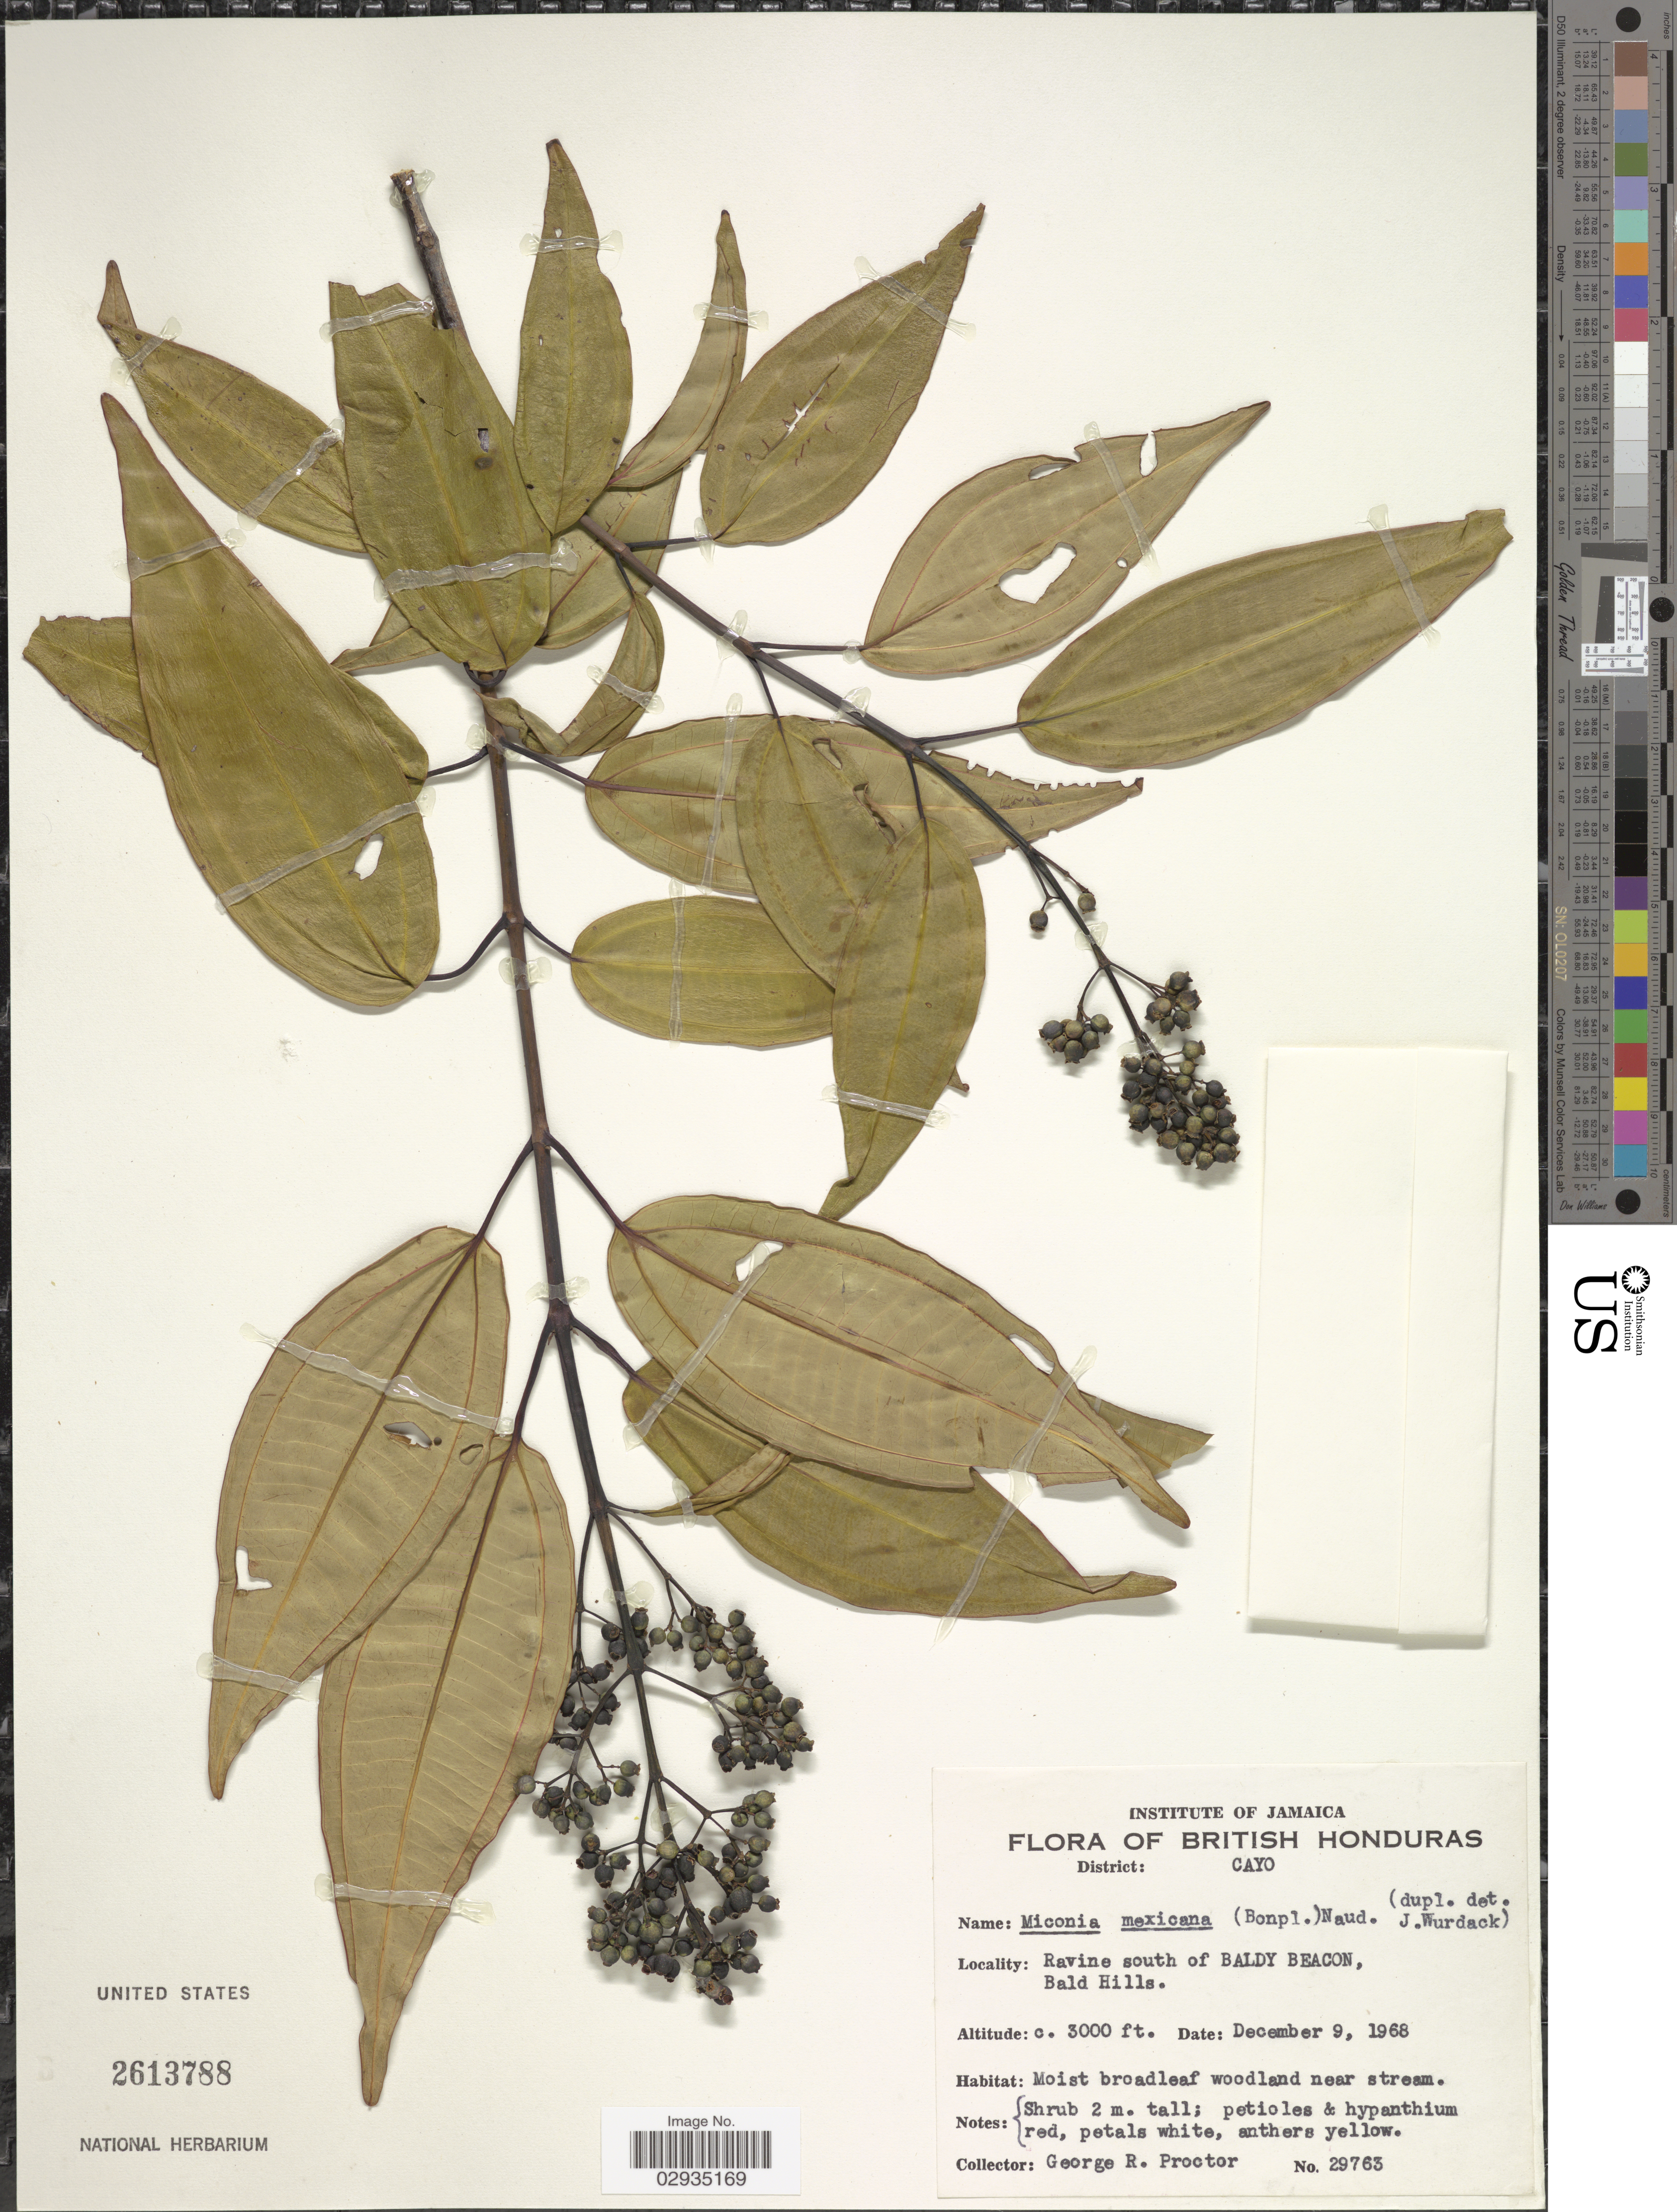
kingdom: Plantae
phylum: Tracheophyta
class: Magnoliopsida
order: Myrtales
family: Melastomataceae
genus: Miconia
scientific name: Miconia mexicana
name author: (Bonpl.) Naudin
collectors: G. Proctor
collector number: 29763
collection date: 1968-12-09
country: Belize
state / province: Cayo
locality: British Honduras, District Cayo, Ravine south of Baldy Beacon, Bald Hills.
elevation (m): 914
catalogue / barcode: US 2613788